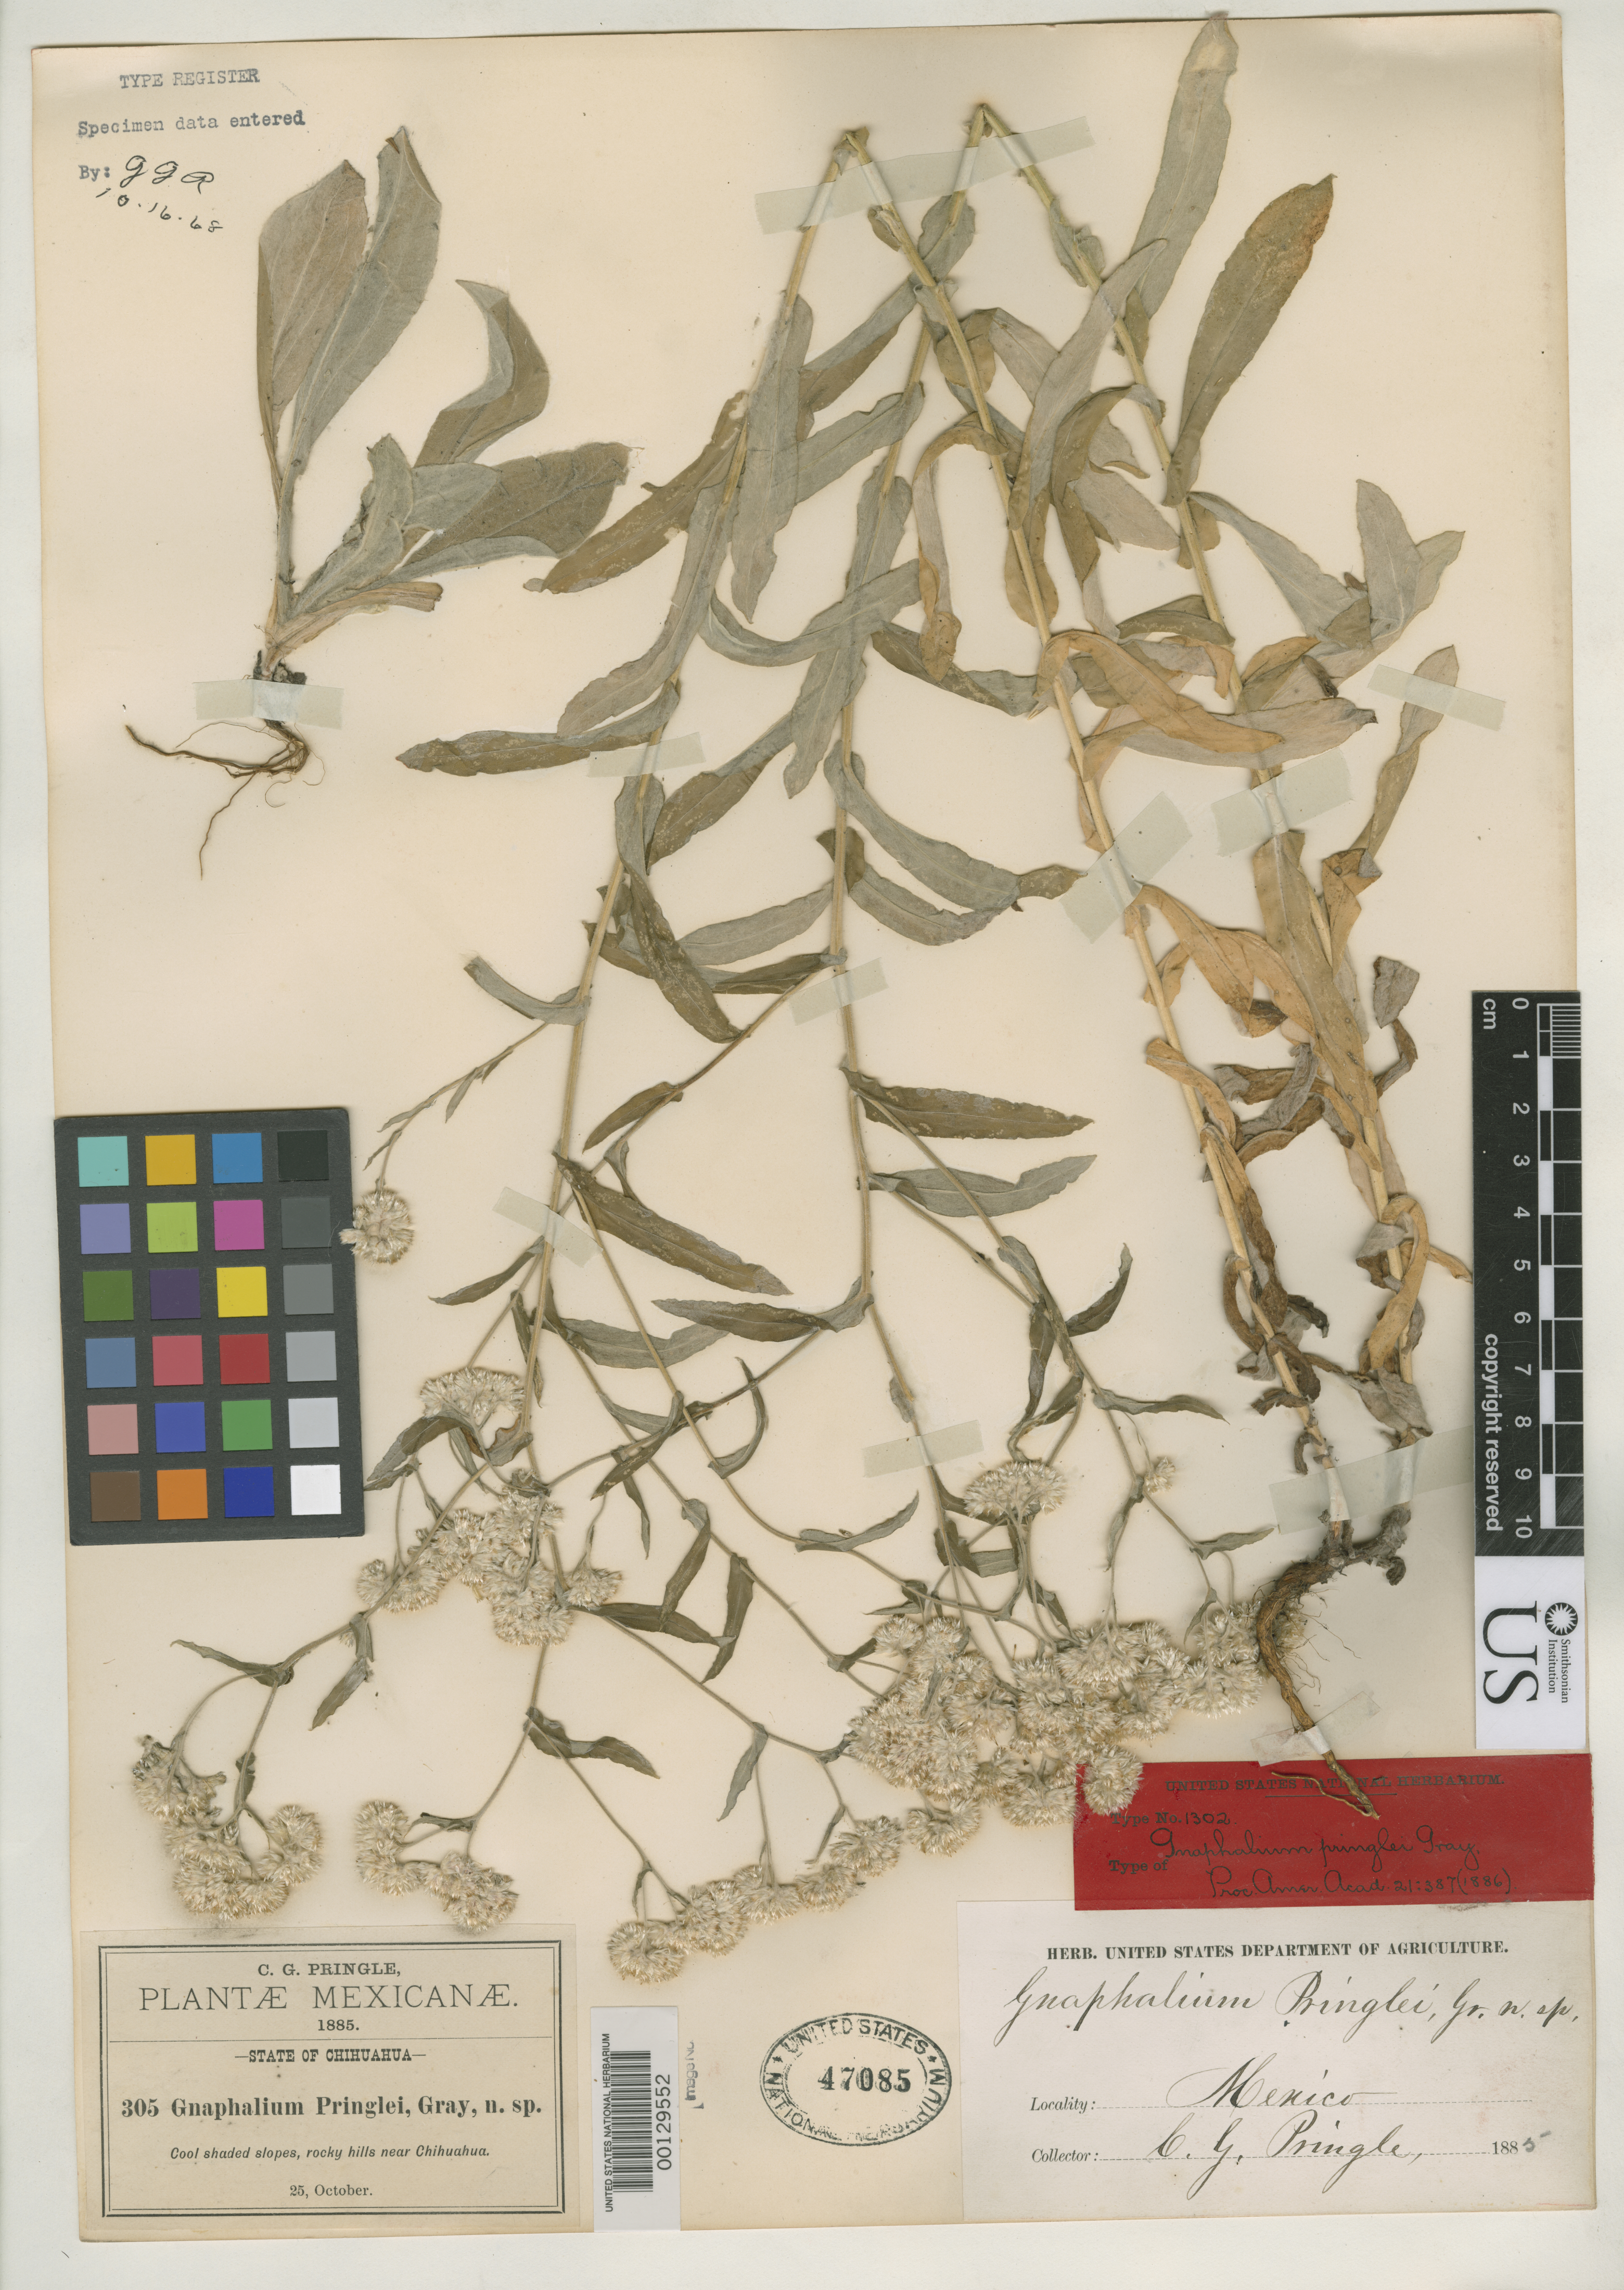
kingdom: Plantae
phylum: Tracheophyta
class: Magnoliopsida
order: Asterales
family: Asteraceae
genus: Gnaphalium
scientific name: Gnaphalium pringlei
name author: A. Gray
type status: Isotype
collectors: C. G. Pringle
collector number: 305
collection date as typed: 25 Oct 1885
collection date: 1885-10-25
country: Mexico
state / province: Chihuahua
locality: Near Chihuahua.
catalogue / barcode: US 47085